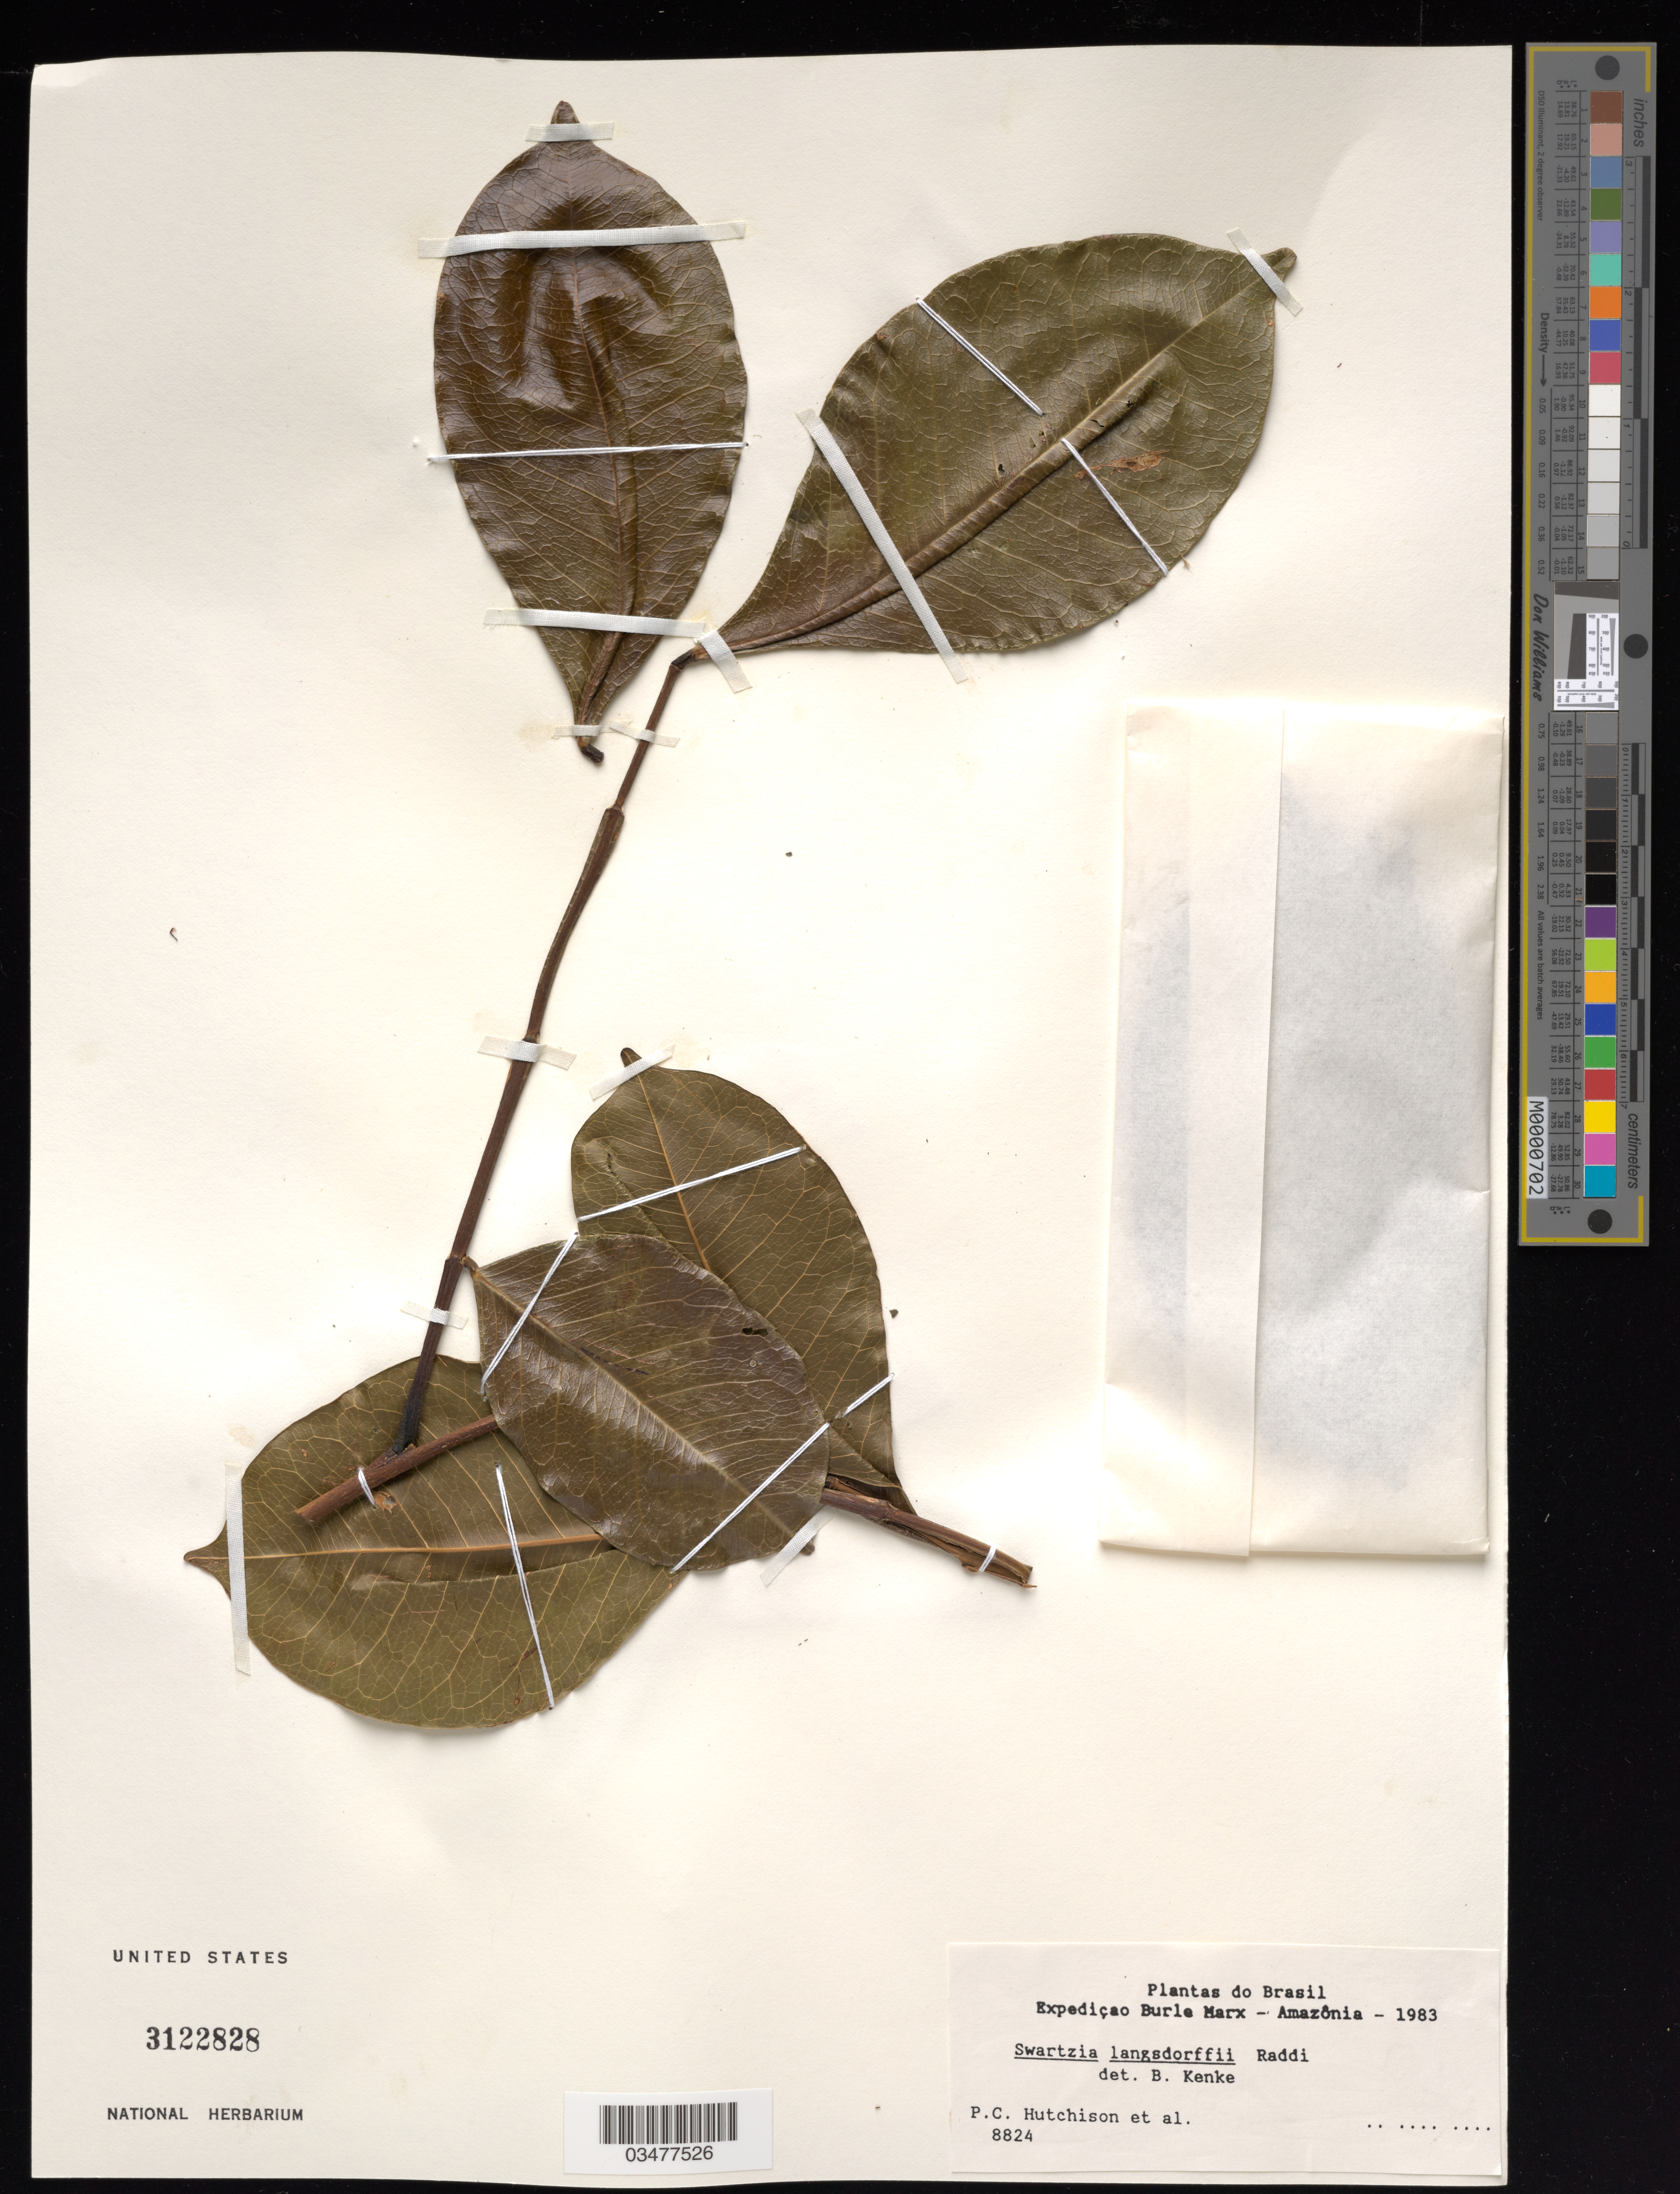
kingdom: Plantae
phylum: Tracheophyta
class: Magnoliopsida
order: Fabales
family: Fabaceae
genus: Swartzia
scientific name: Swartzia langsdorffii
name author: Raddi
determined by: Kenke, B.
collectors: P. C. Hutchison et al.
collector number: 8824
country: Brazil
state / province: Amazonas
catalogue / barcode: US 3122828